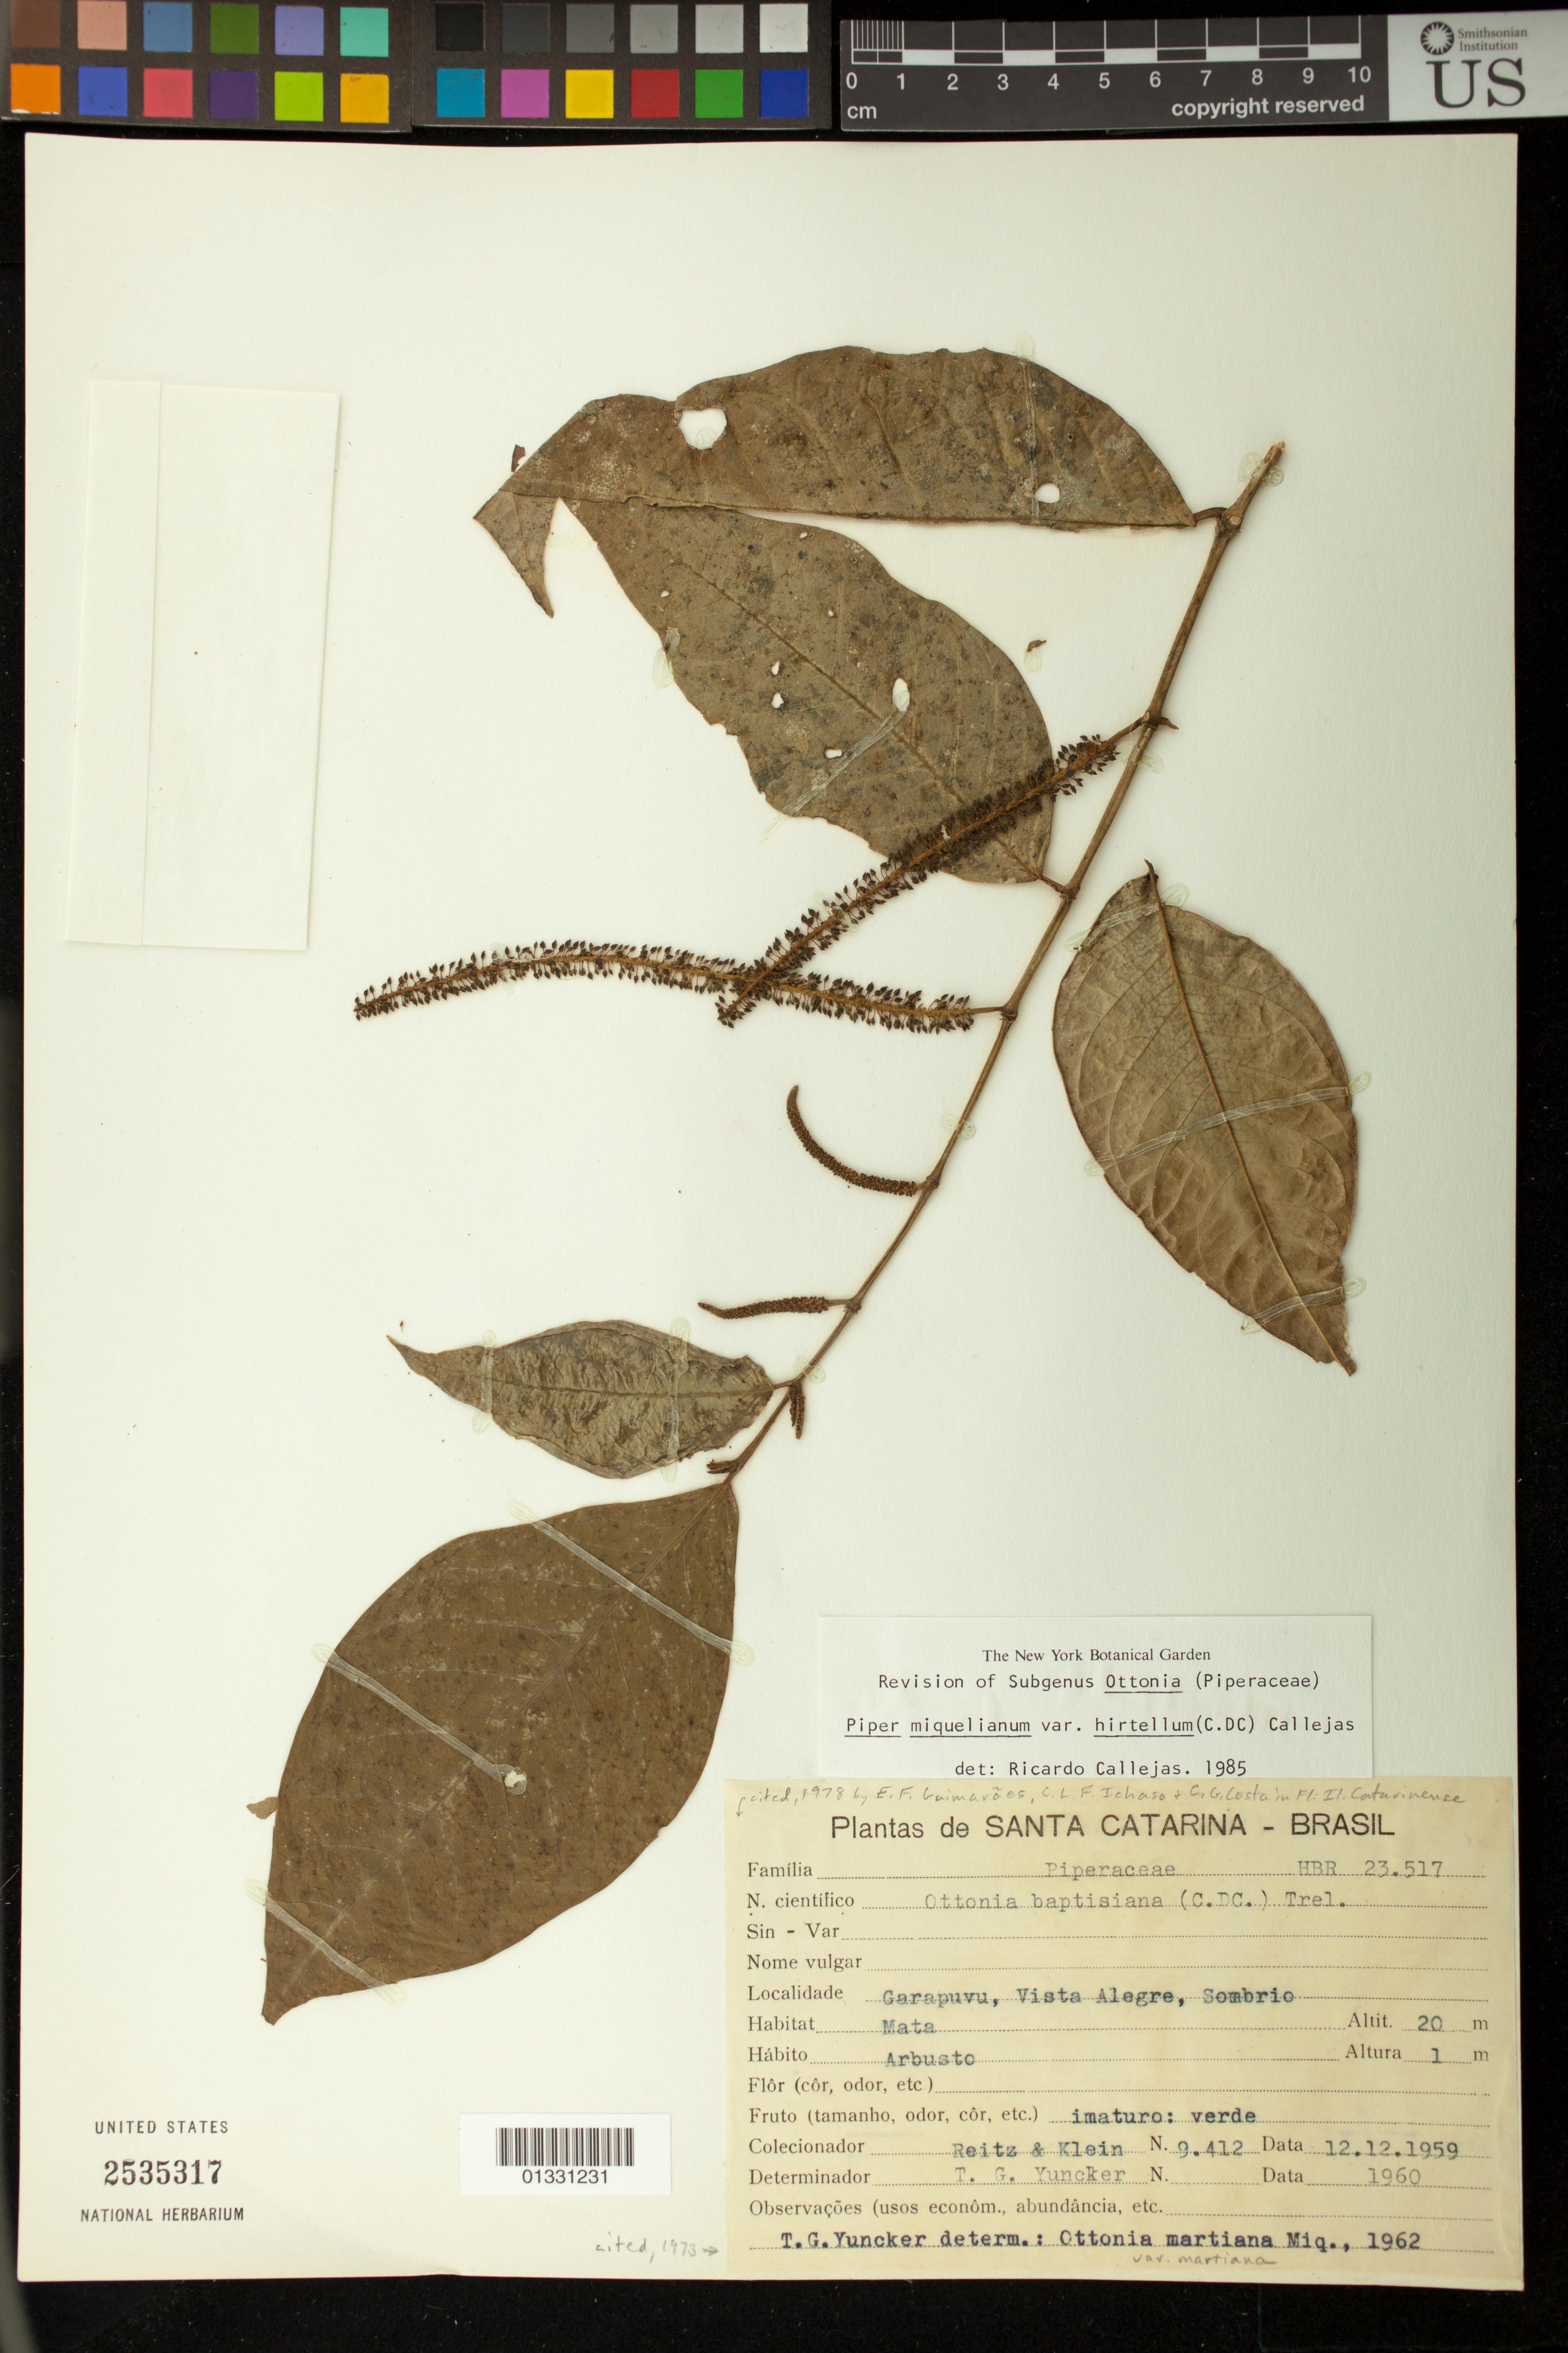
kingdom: Plantae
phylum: Tracheophyta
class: Magnoliopsida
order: Piperales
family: Piperaceae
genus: Piper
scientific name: Piper miquelianum var. hirtellum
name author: (C. DC.) Callejas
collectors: R. Reitz & D. Klein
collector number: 9412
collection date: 1959-12-12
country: Brazil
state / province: Mato Grosso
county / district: Sinop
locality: Garapuvu, Vista Alegre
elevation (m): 20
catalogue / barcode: US 2535317